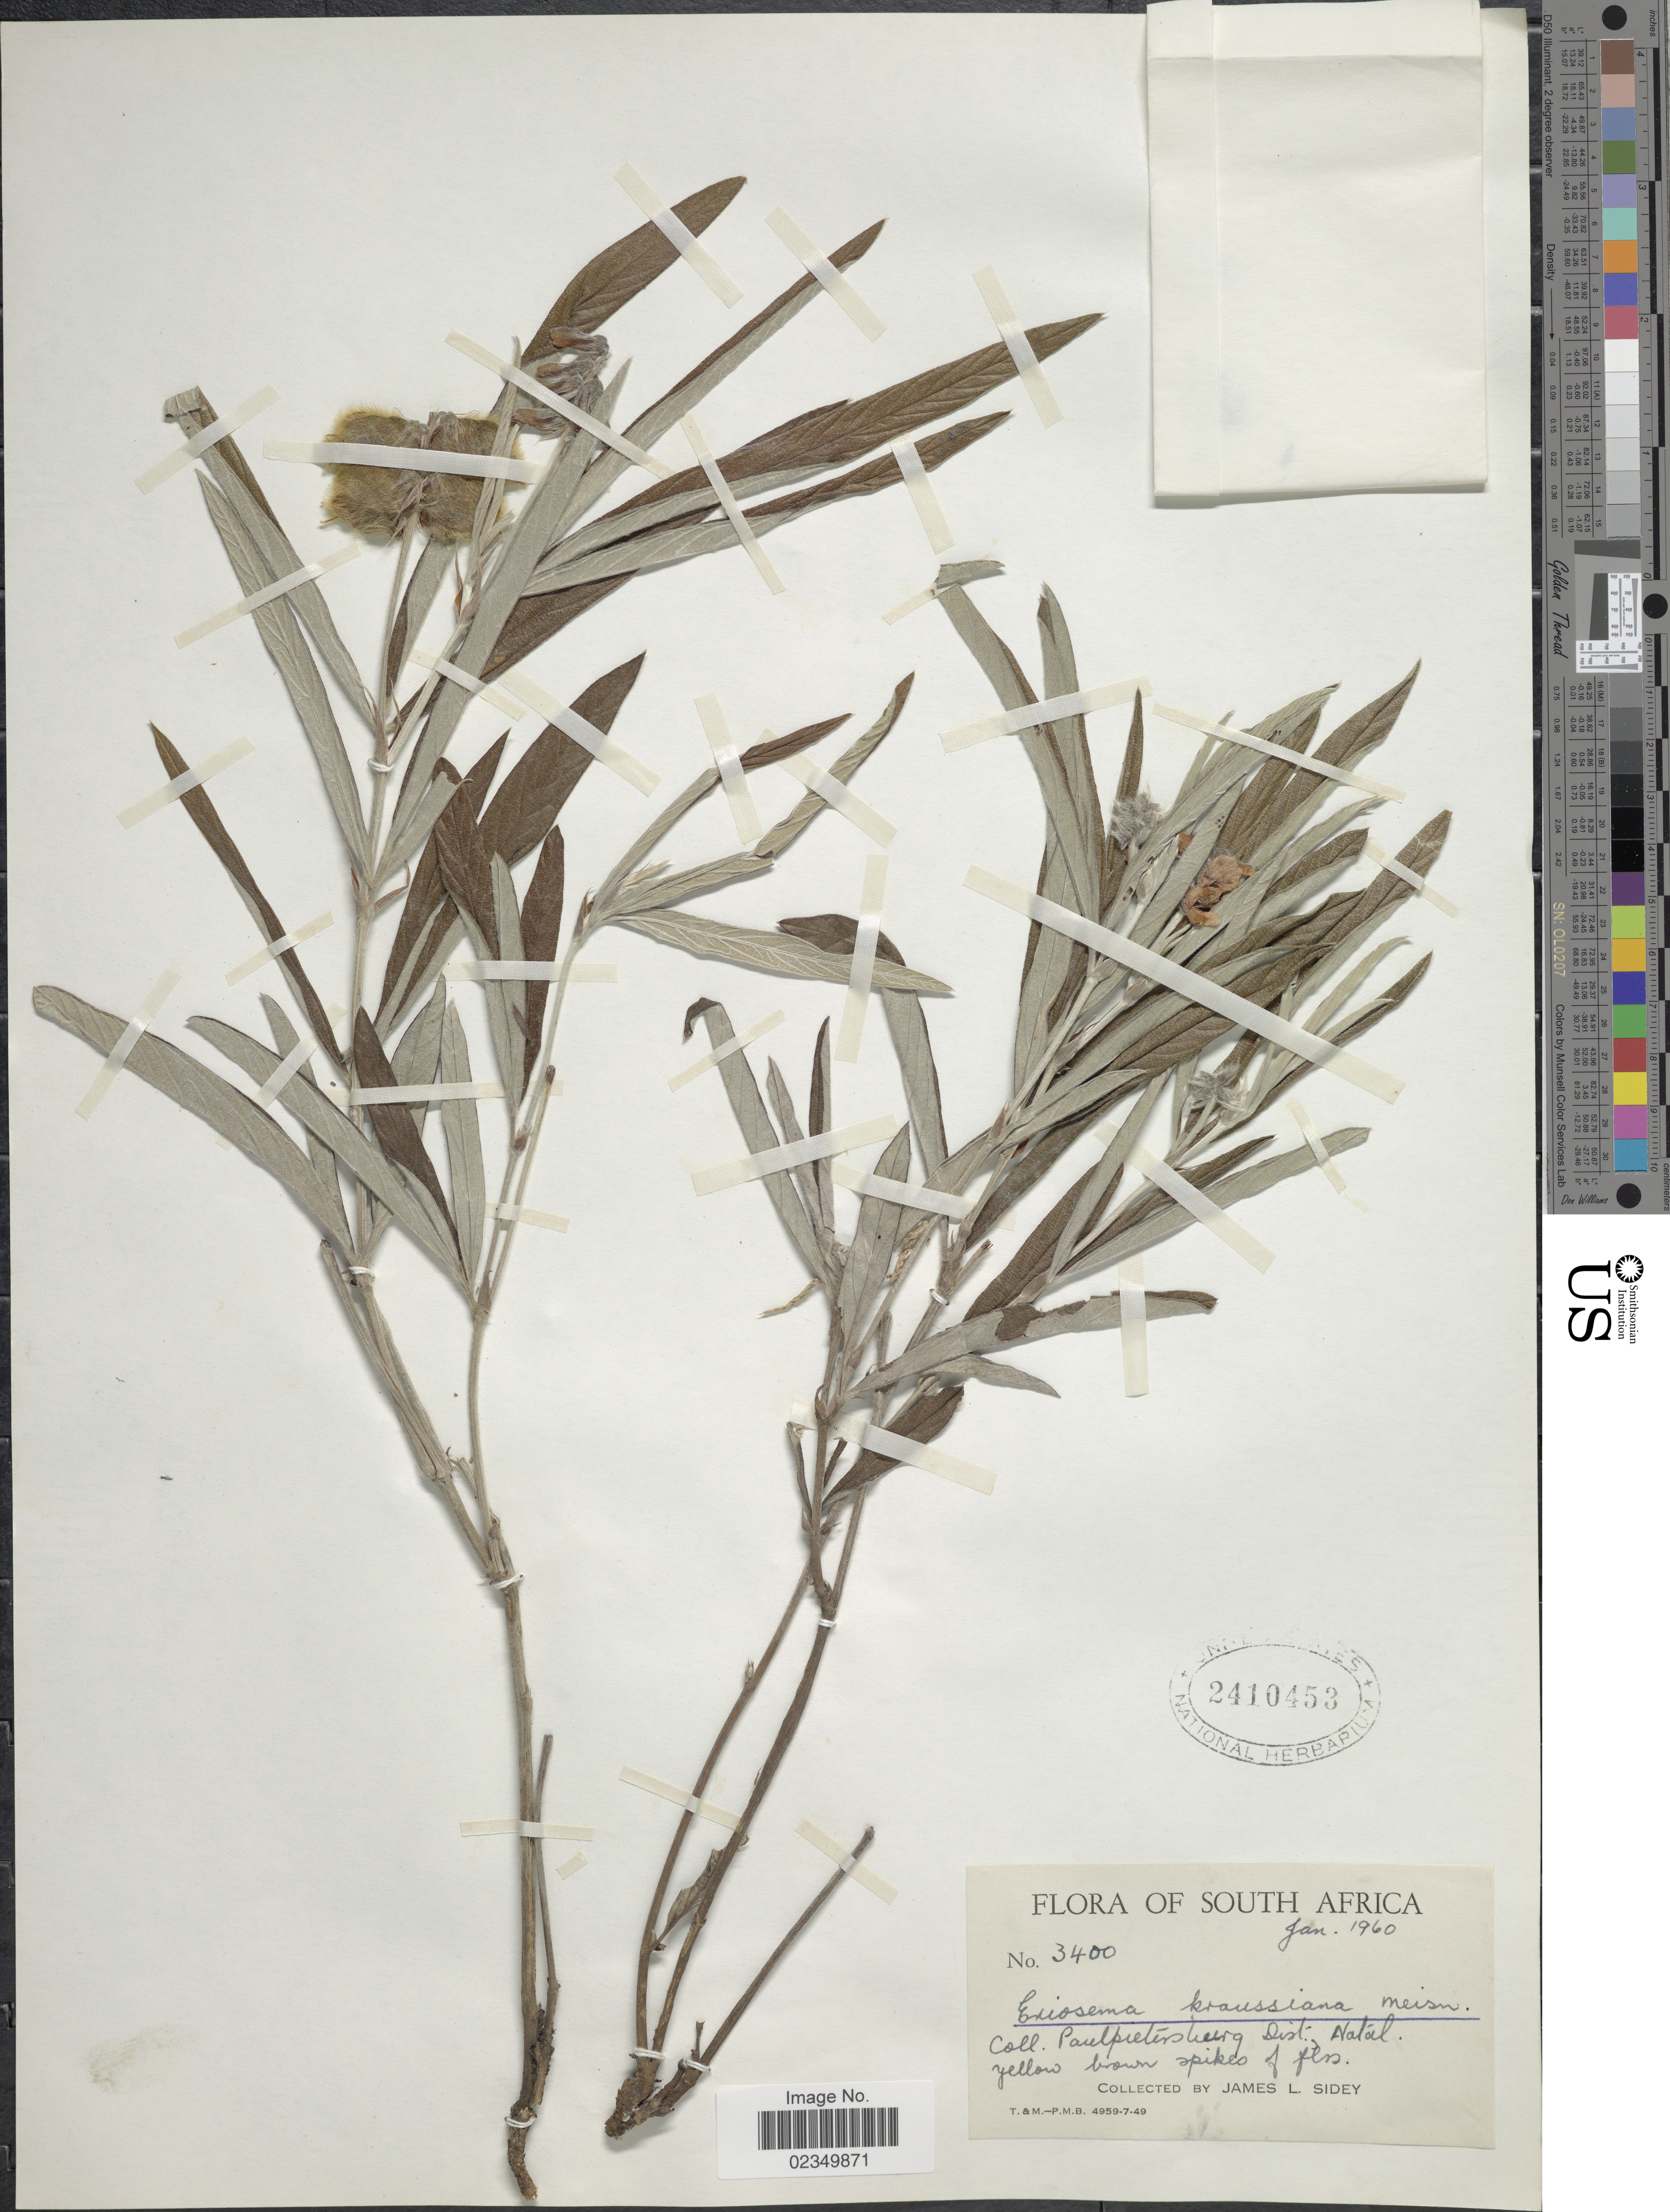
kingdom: Plantae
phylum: Tracheophyta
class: Magnoliopsida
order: Fabales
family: Fabaceae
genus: Eriosema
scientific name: Eriosema kraussianum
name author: Meissner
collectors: J. L. Sidey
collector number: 3400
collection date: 1960-01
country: South Africa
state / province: KwaZulu-Natal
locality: Paulpietersburg, Dist. Natal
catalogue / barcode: US 2410453